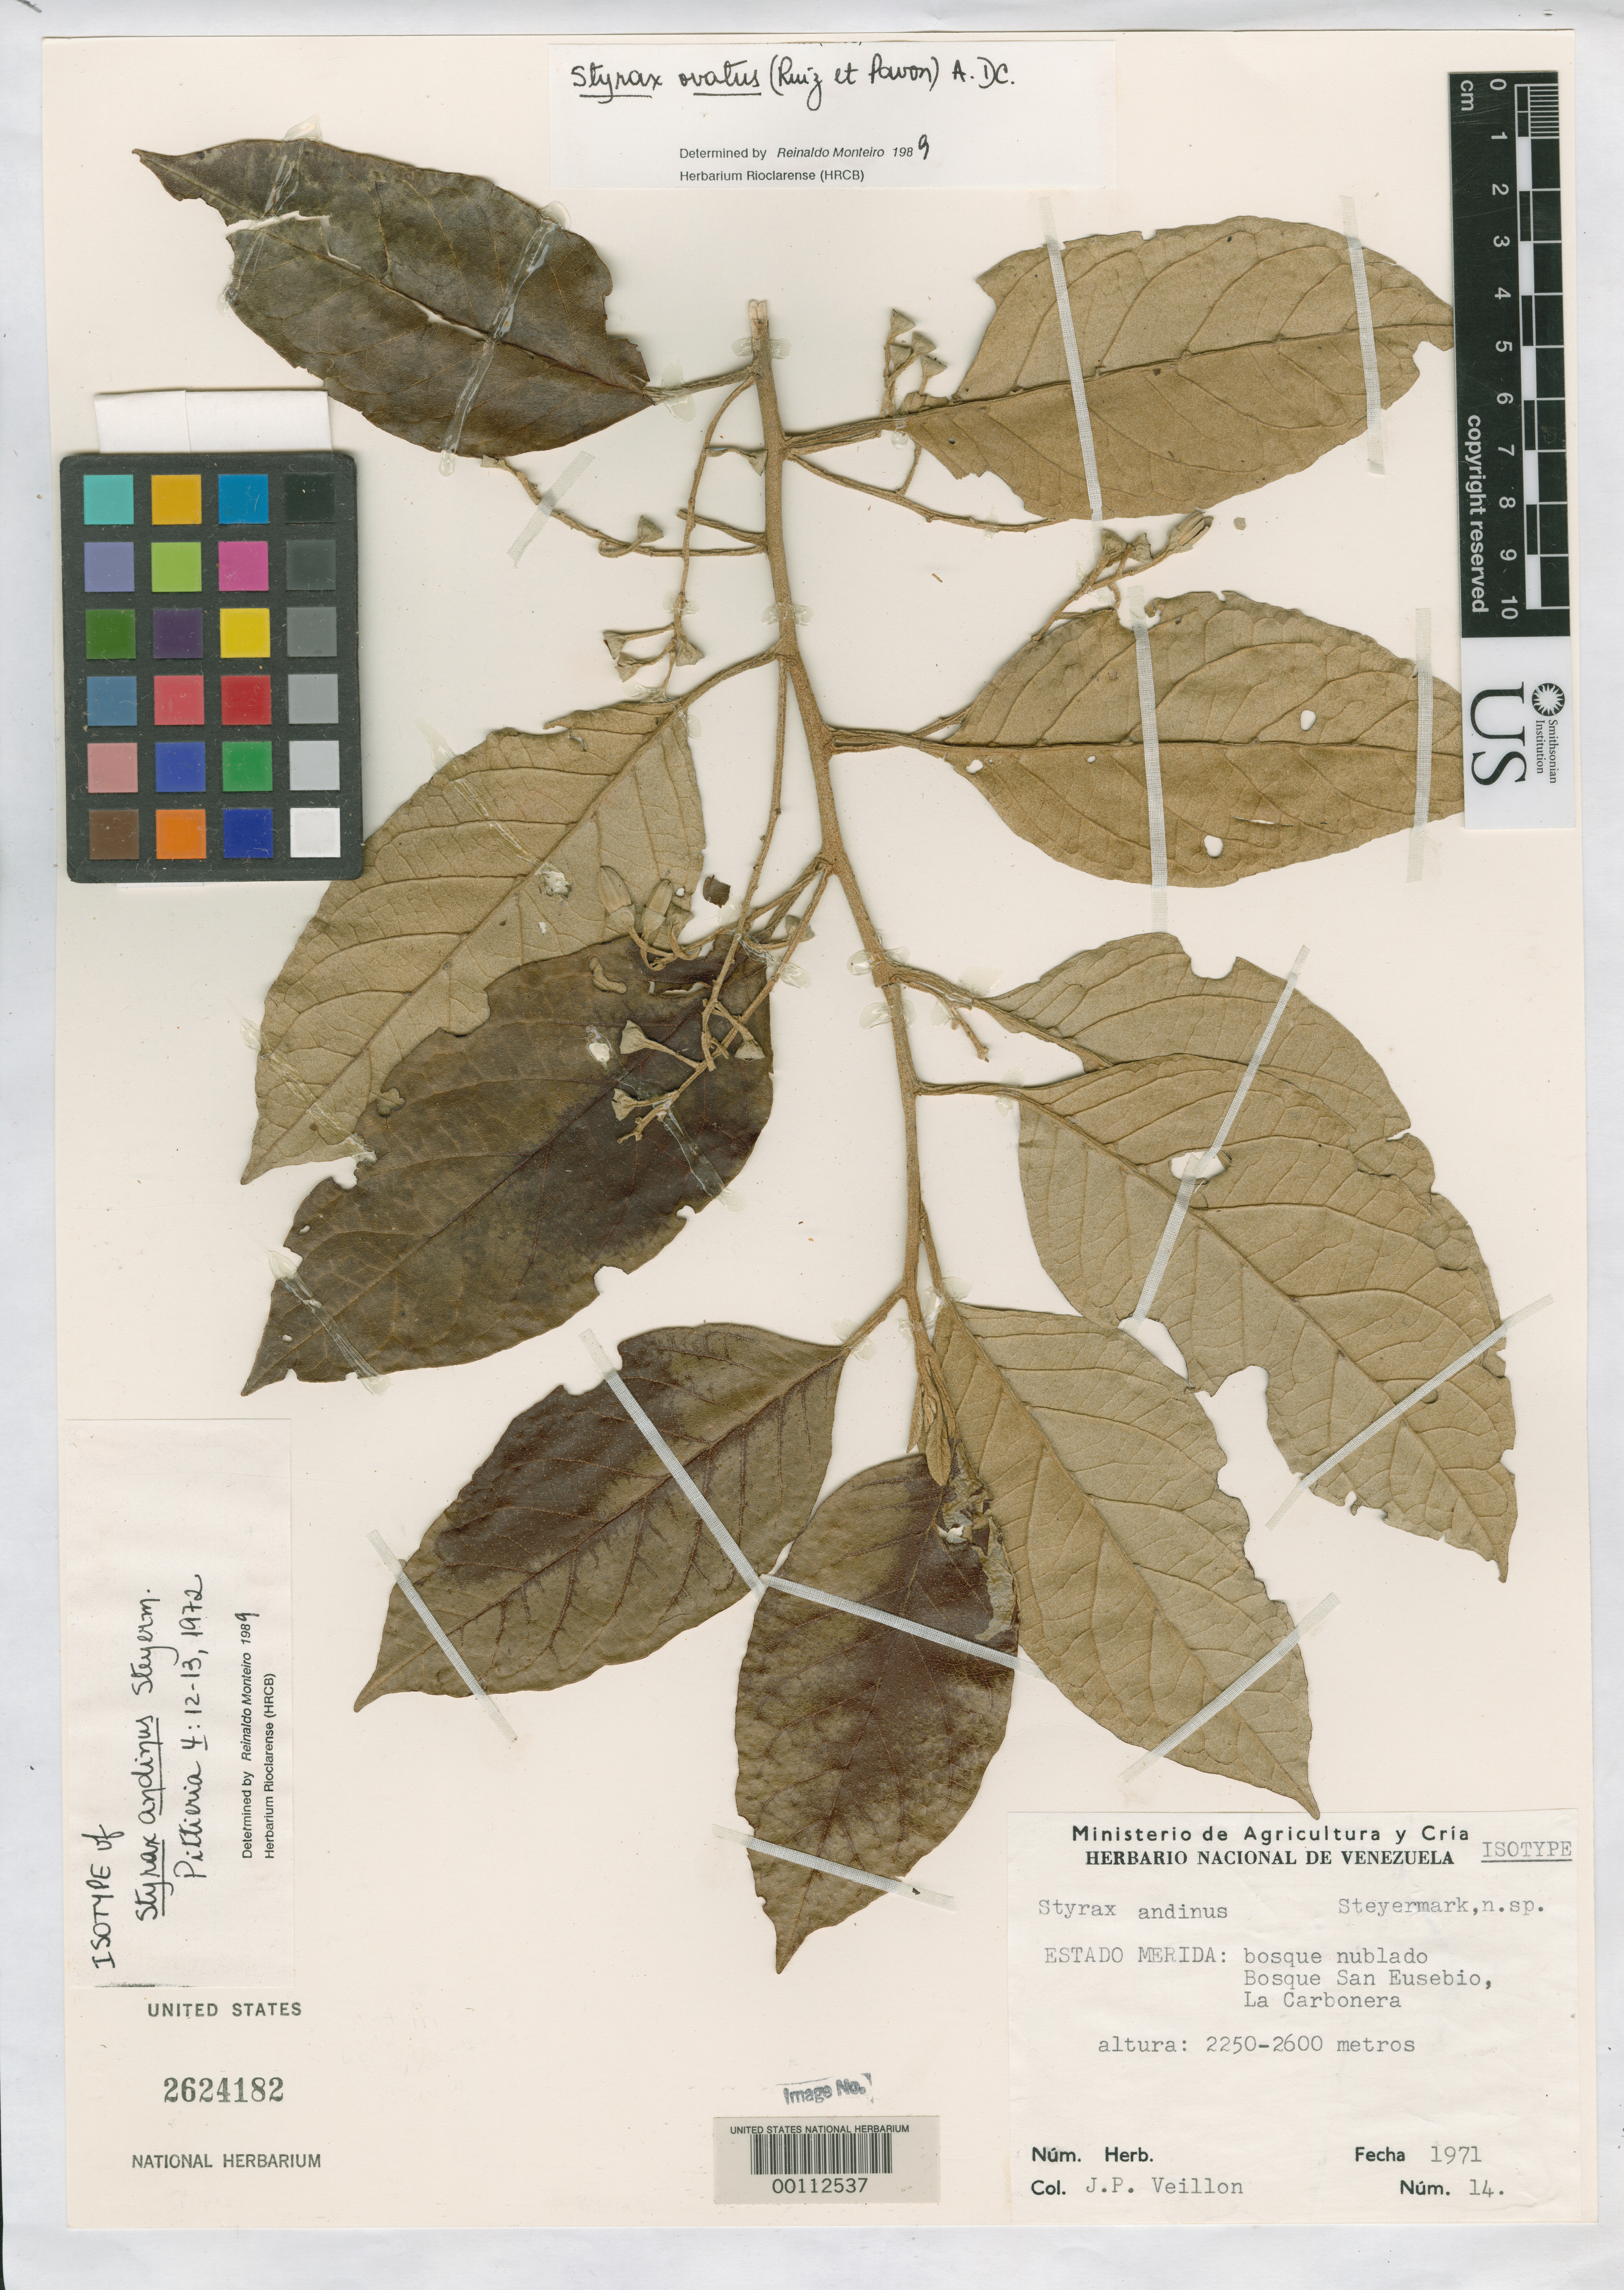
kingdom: Plantae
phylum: Tracheophyta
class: Magnoliopsida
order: Ericales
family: Styracaceae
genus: Styrax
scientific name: Styrax andinus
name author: Steyerm.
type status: Isotype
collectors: J. Veillon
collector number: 14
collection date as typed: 1971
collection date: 1971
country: Venezuela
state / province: Mérida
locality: La Carbonera, bosque San Eusebio.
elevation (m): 2250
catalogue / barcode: US 2624182